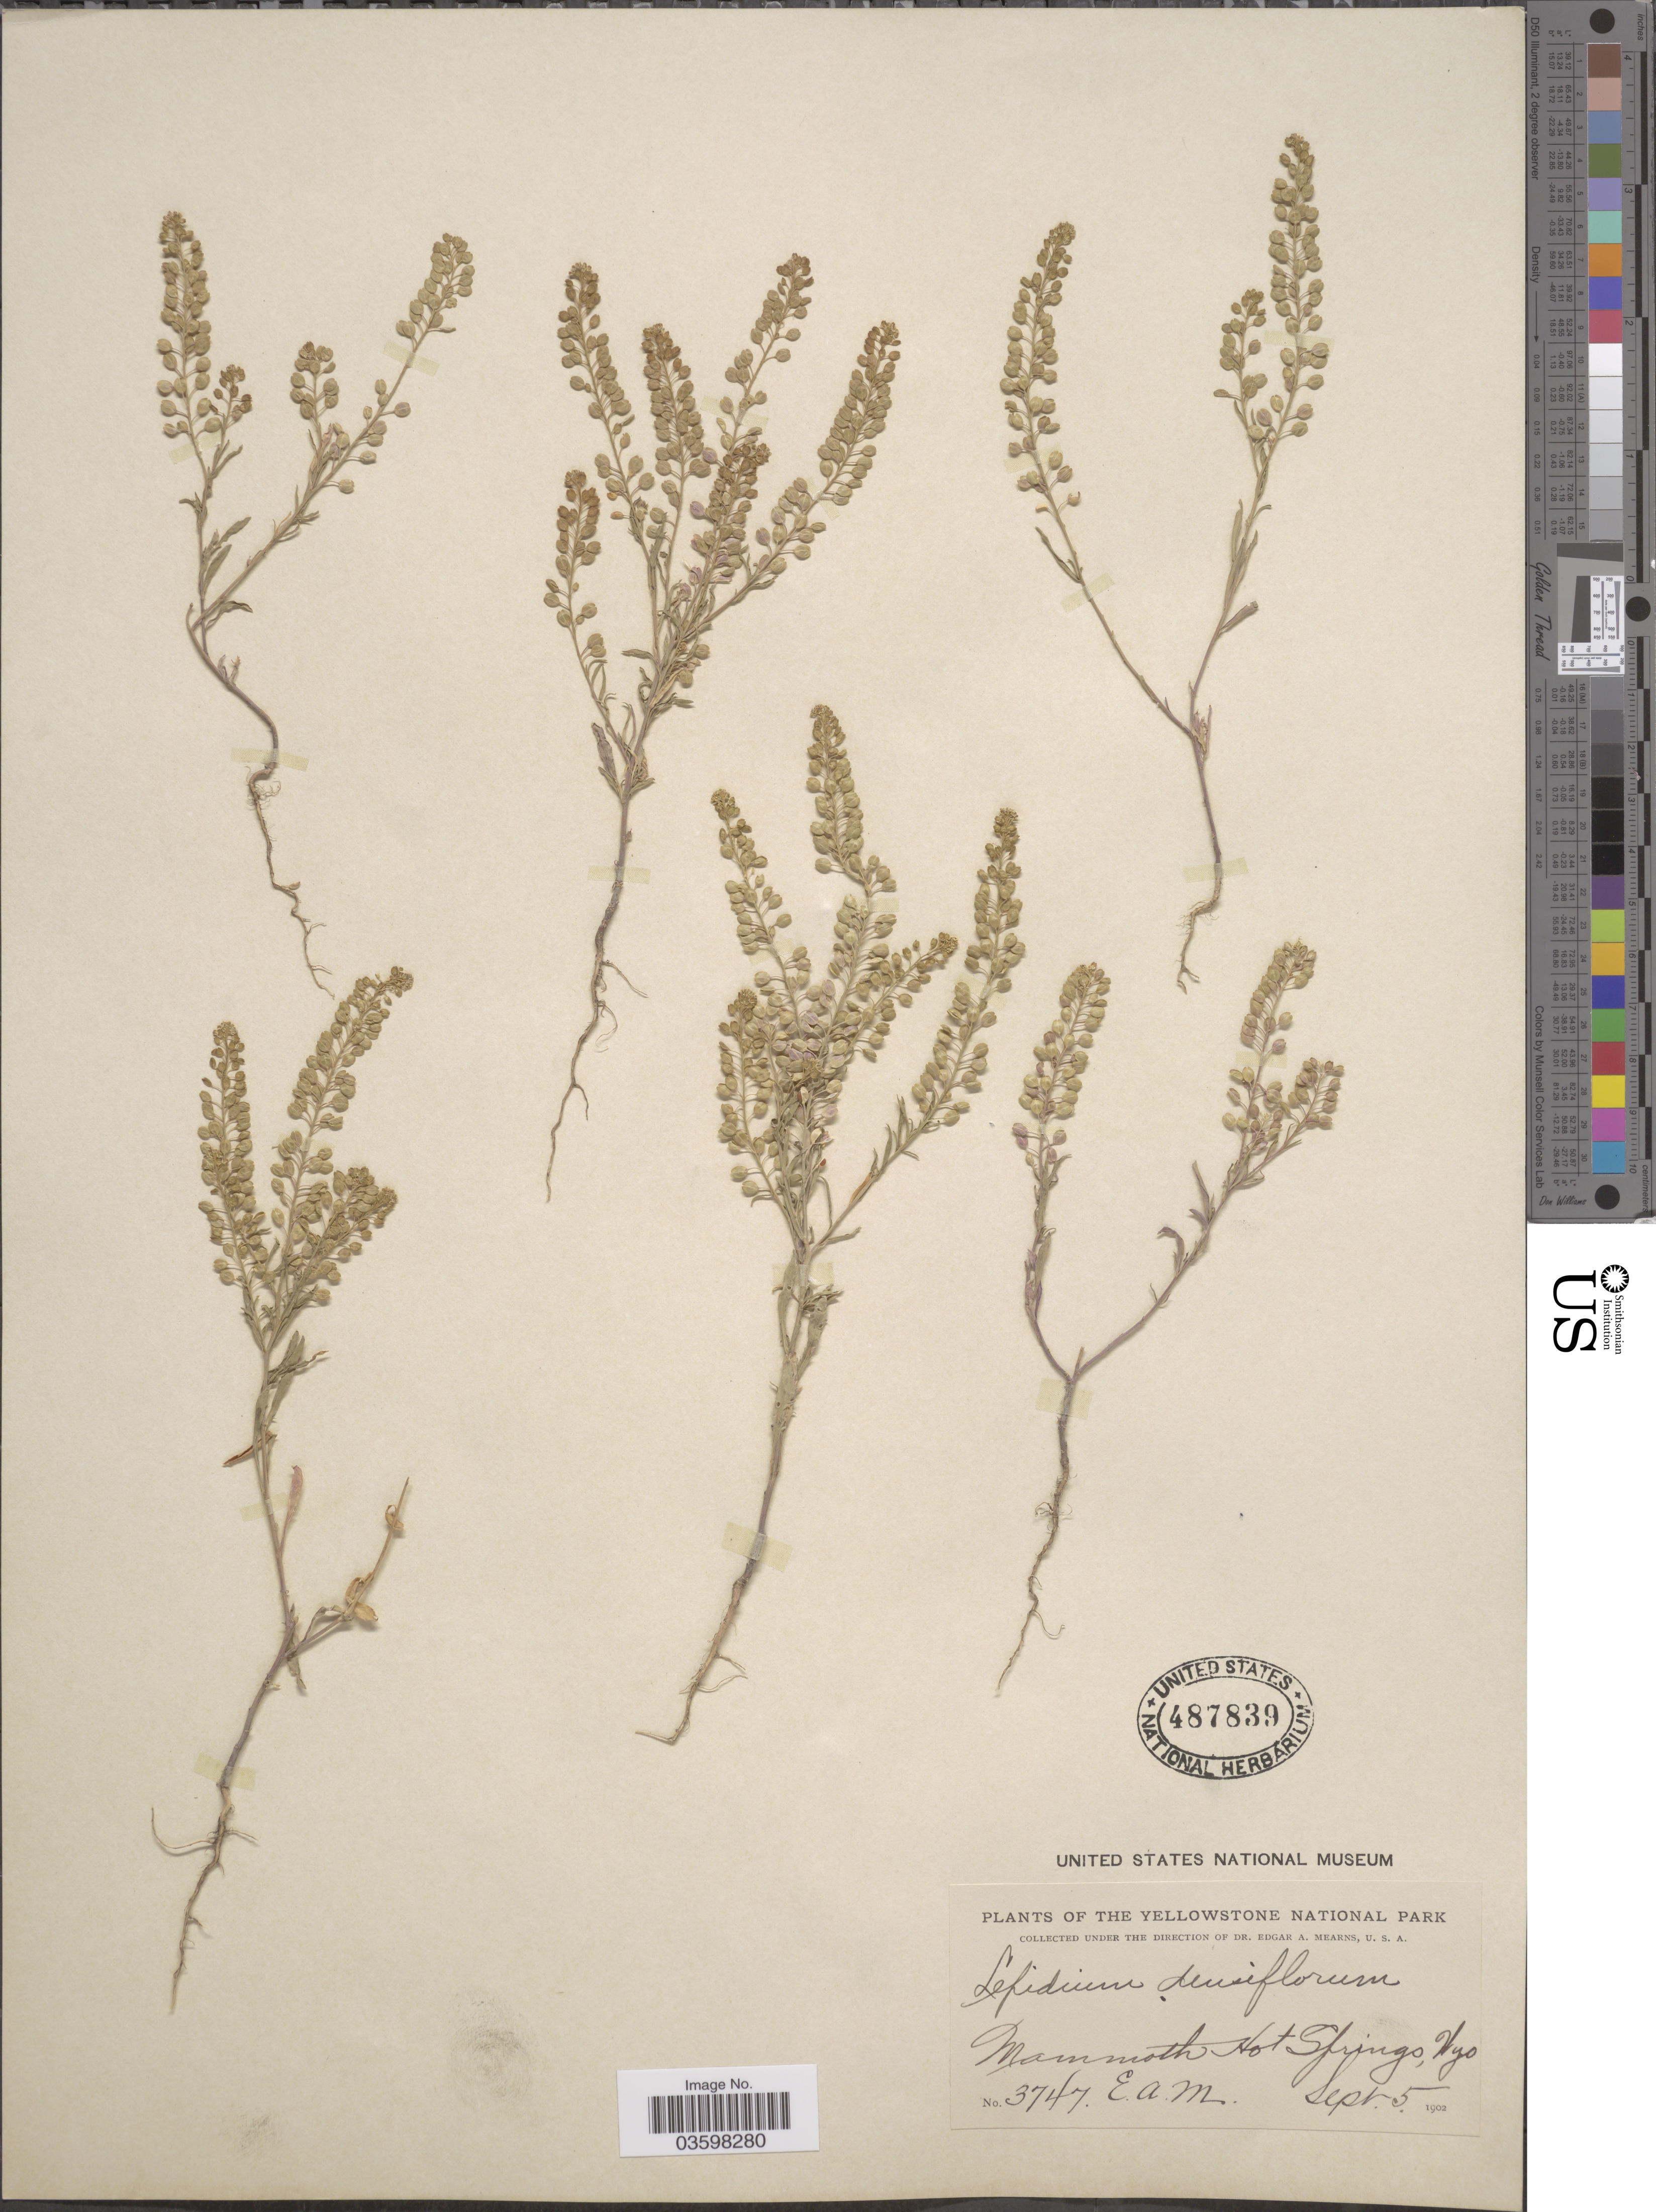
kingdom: Plantae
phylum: Tracheophyta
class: Magnoliopsida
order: Brassicales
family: Brassicaceae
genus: Lepidium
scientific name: Lepidium densiflorum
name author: Schrad.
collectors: E. A. Mearns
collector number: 3747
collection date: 1902-09-05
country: United States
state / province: Wyoming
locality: The Yellowstone National Park. Mammoth Hot Springs.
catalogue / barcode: US 487839